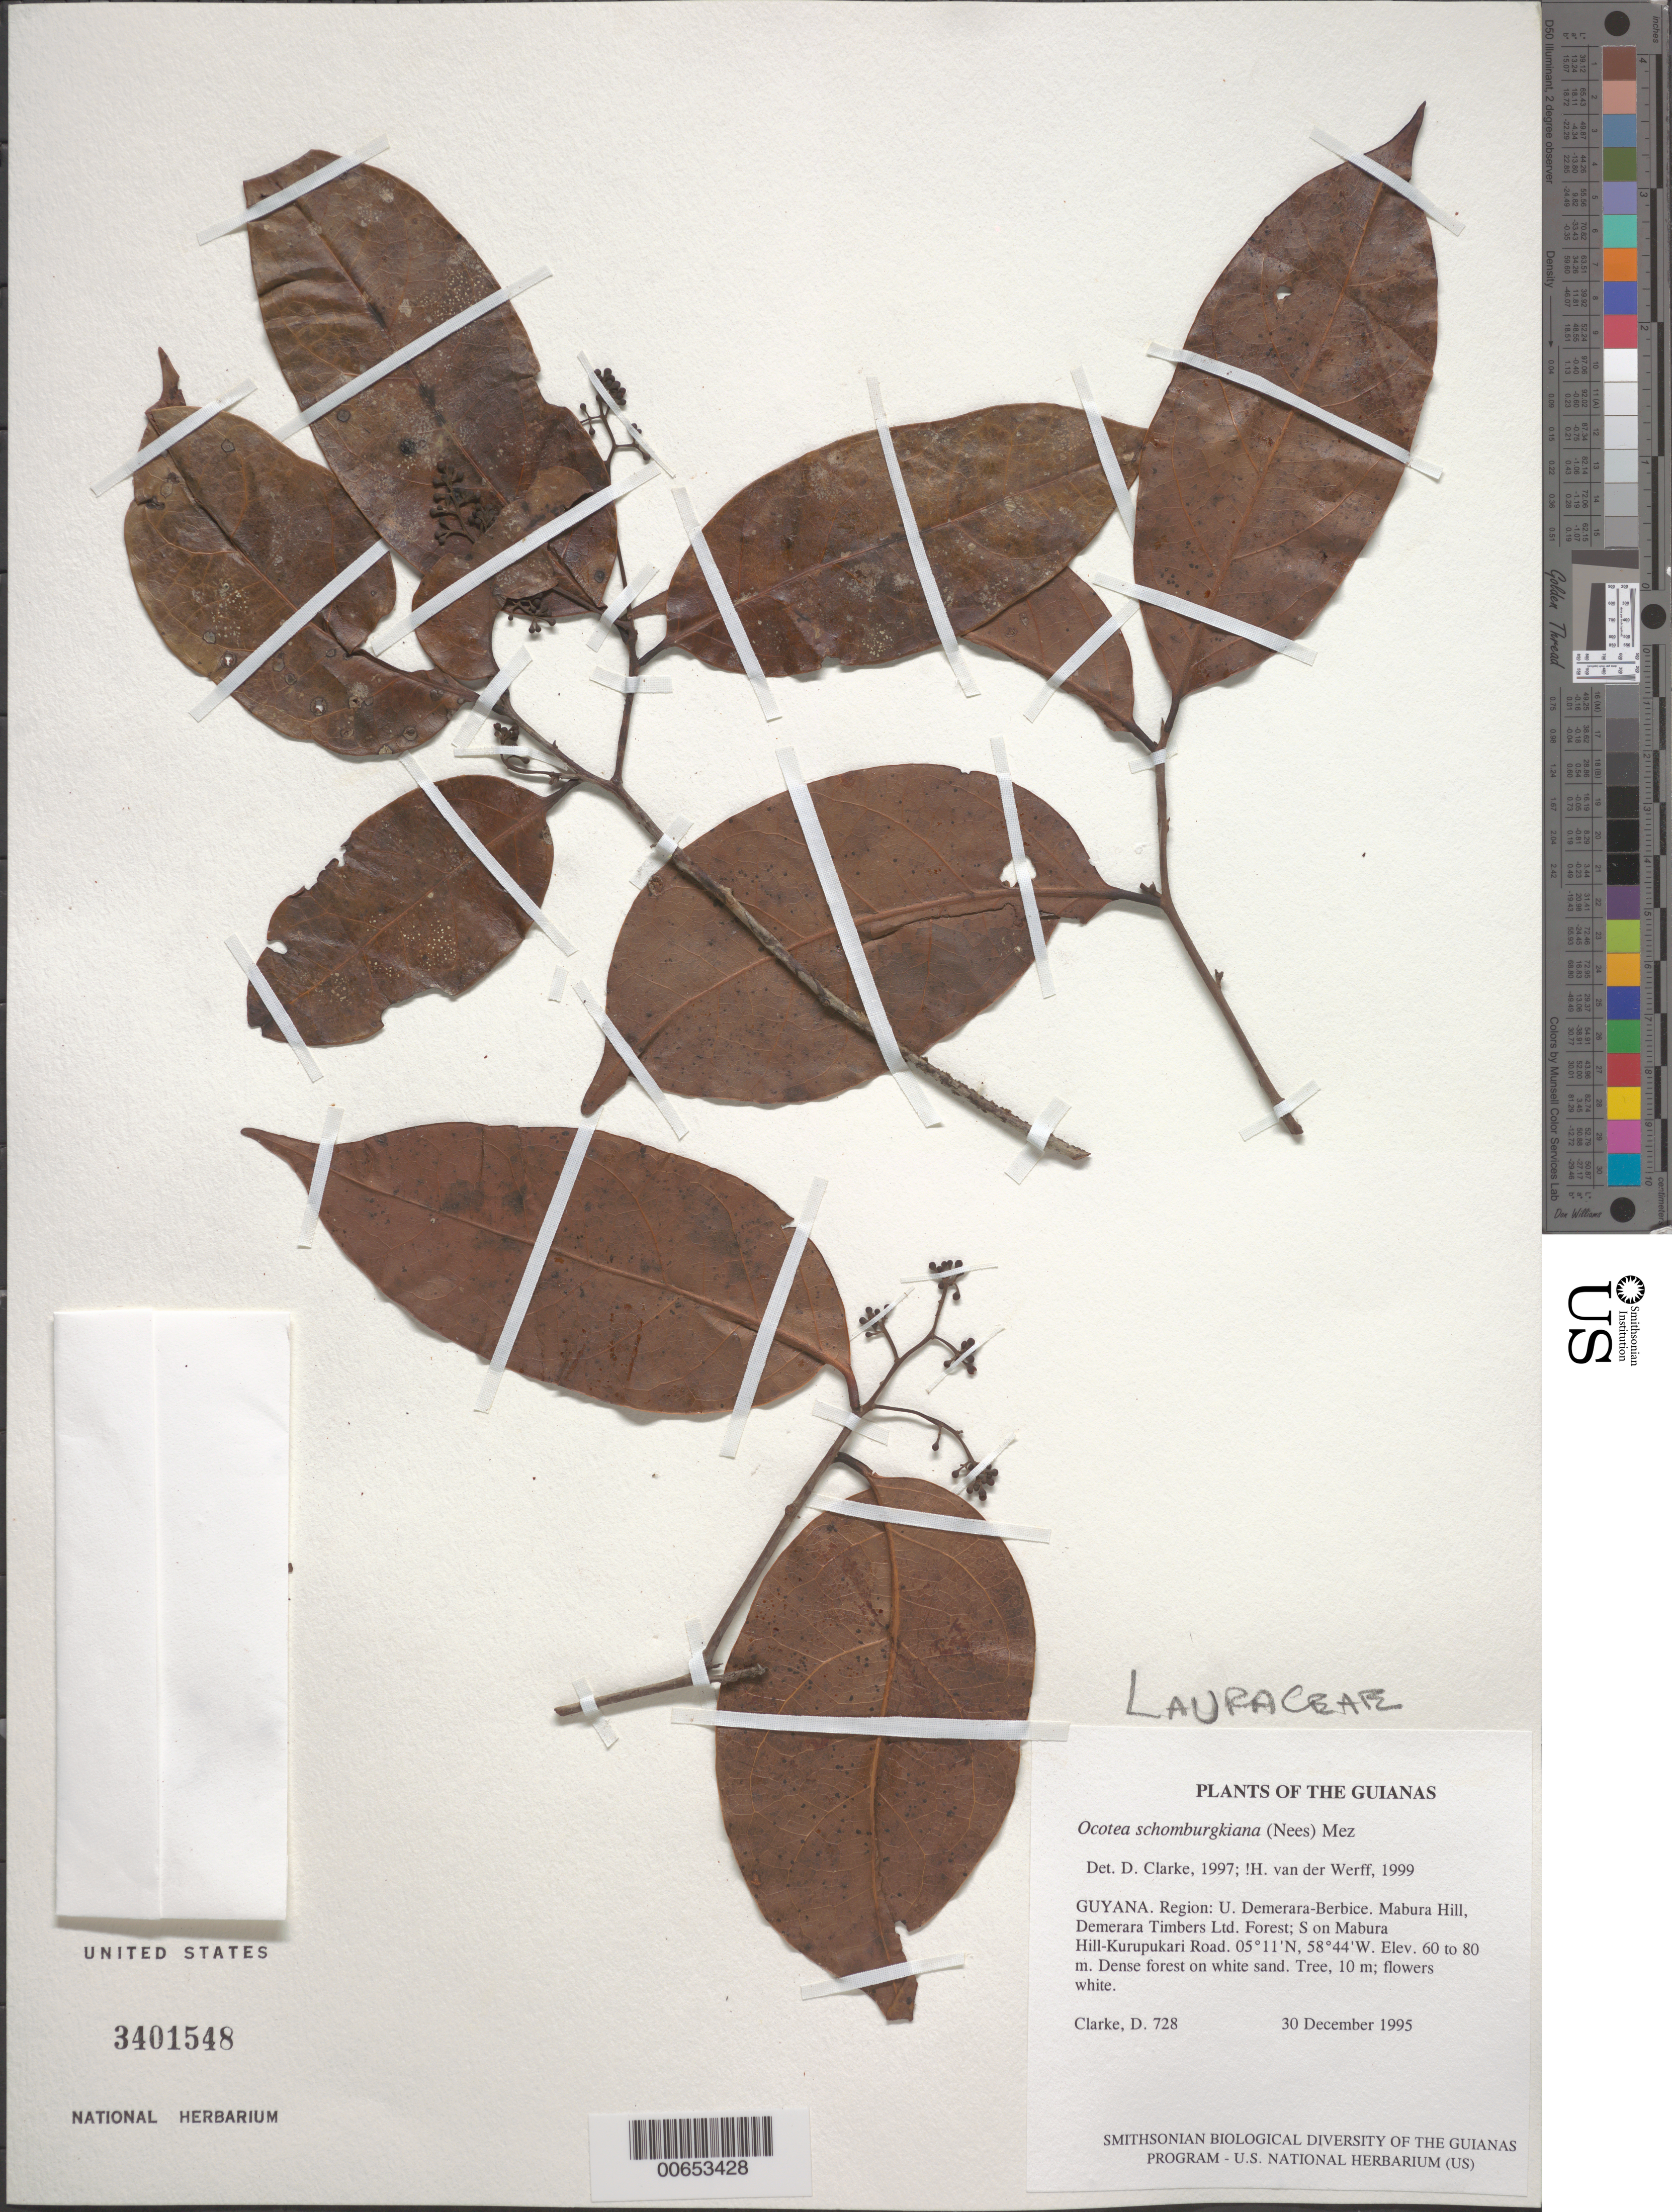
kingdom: Plantae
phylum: Tracheophyta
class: Magnoliopsida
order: Laurales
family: Lauraceae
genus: Ocotea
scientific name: Ocotea schomburgkiana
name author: (Nees) Mez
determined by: van der Werff, H., (MO), Missouri Botanical Garden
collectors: H. D. Clarke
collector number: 728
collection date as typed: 30 December 1995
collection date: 1995-12-30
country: Guyana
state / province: U. Demerara-Berbice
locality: Mabura Hill, Demerara Timbers Ltd. Forest; S on Mabura Hill-Kurupukari Rd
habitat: Dense forest on white sand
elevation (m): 60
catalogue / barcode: US 3401548